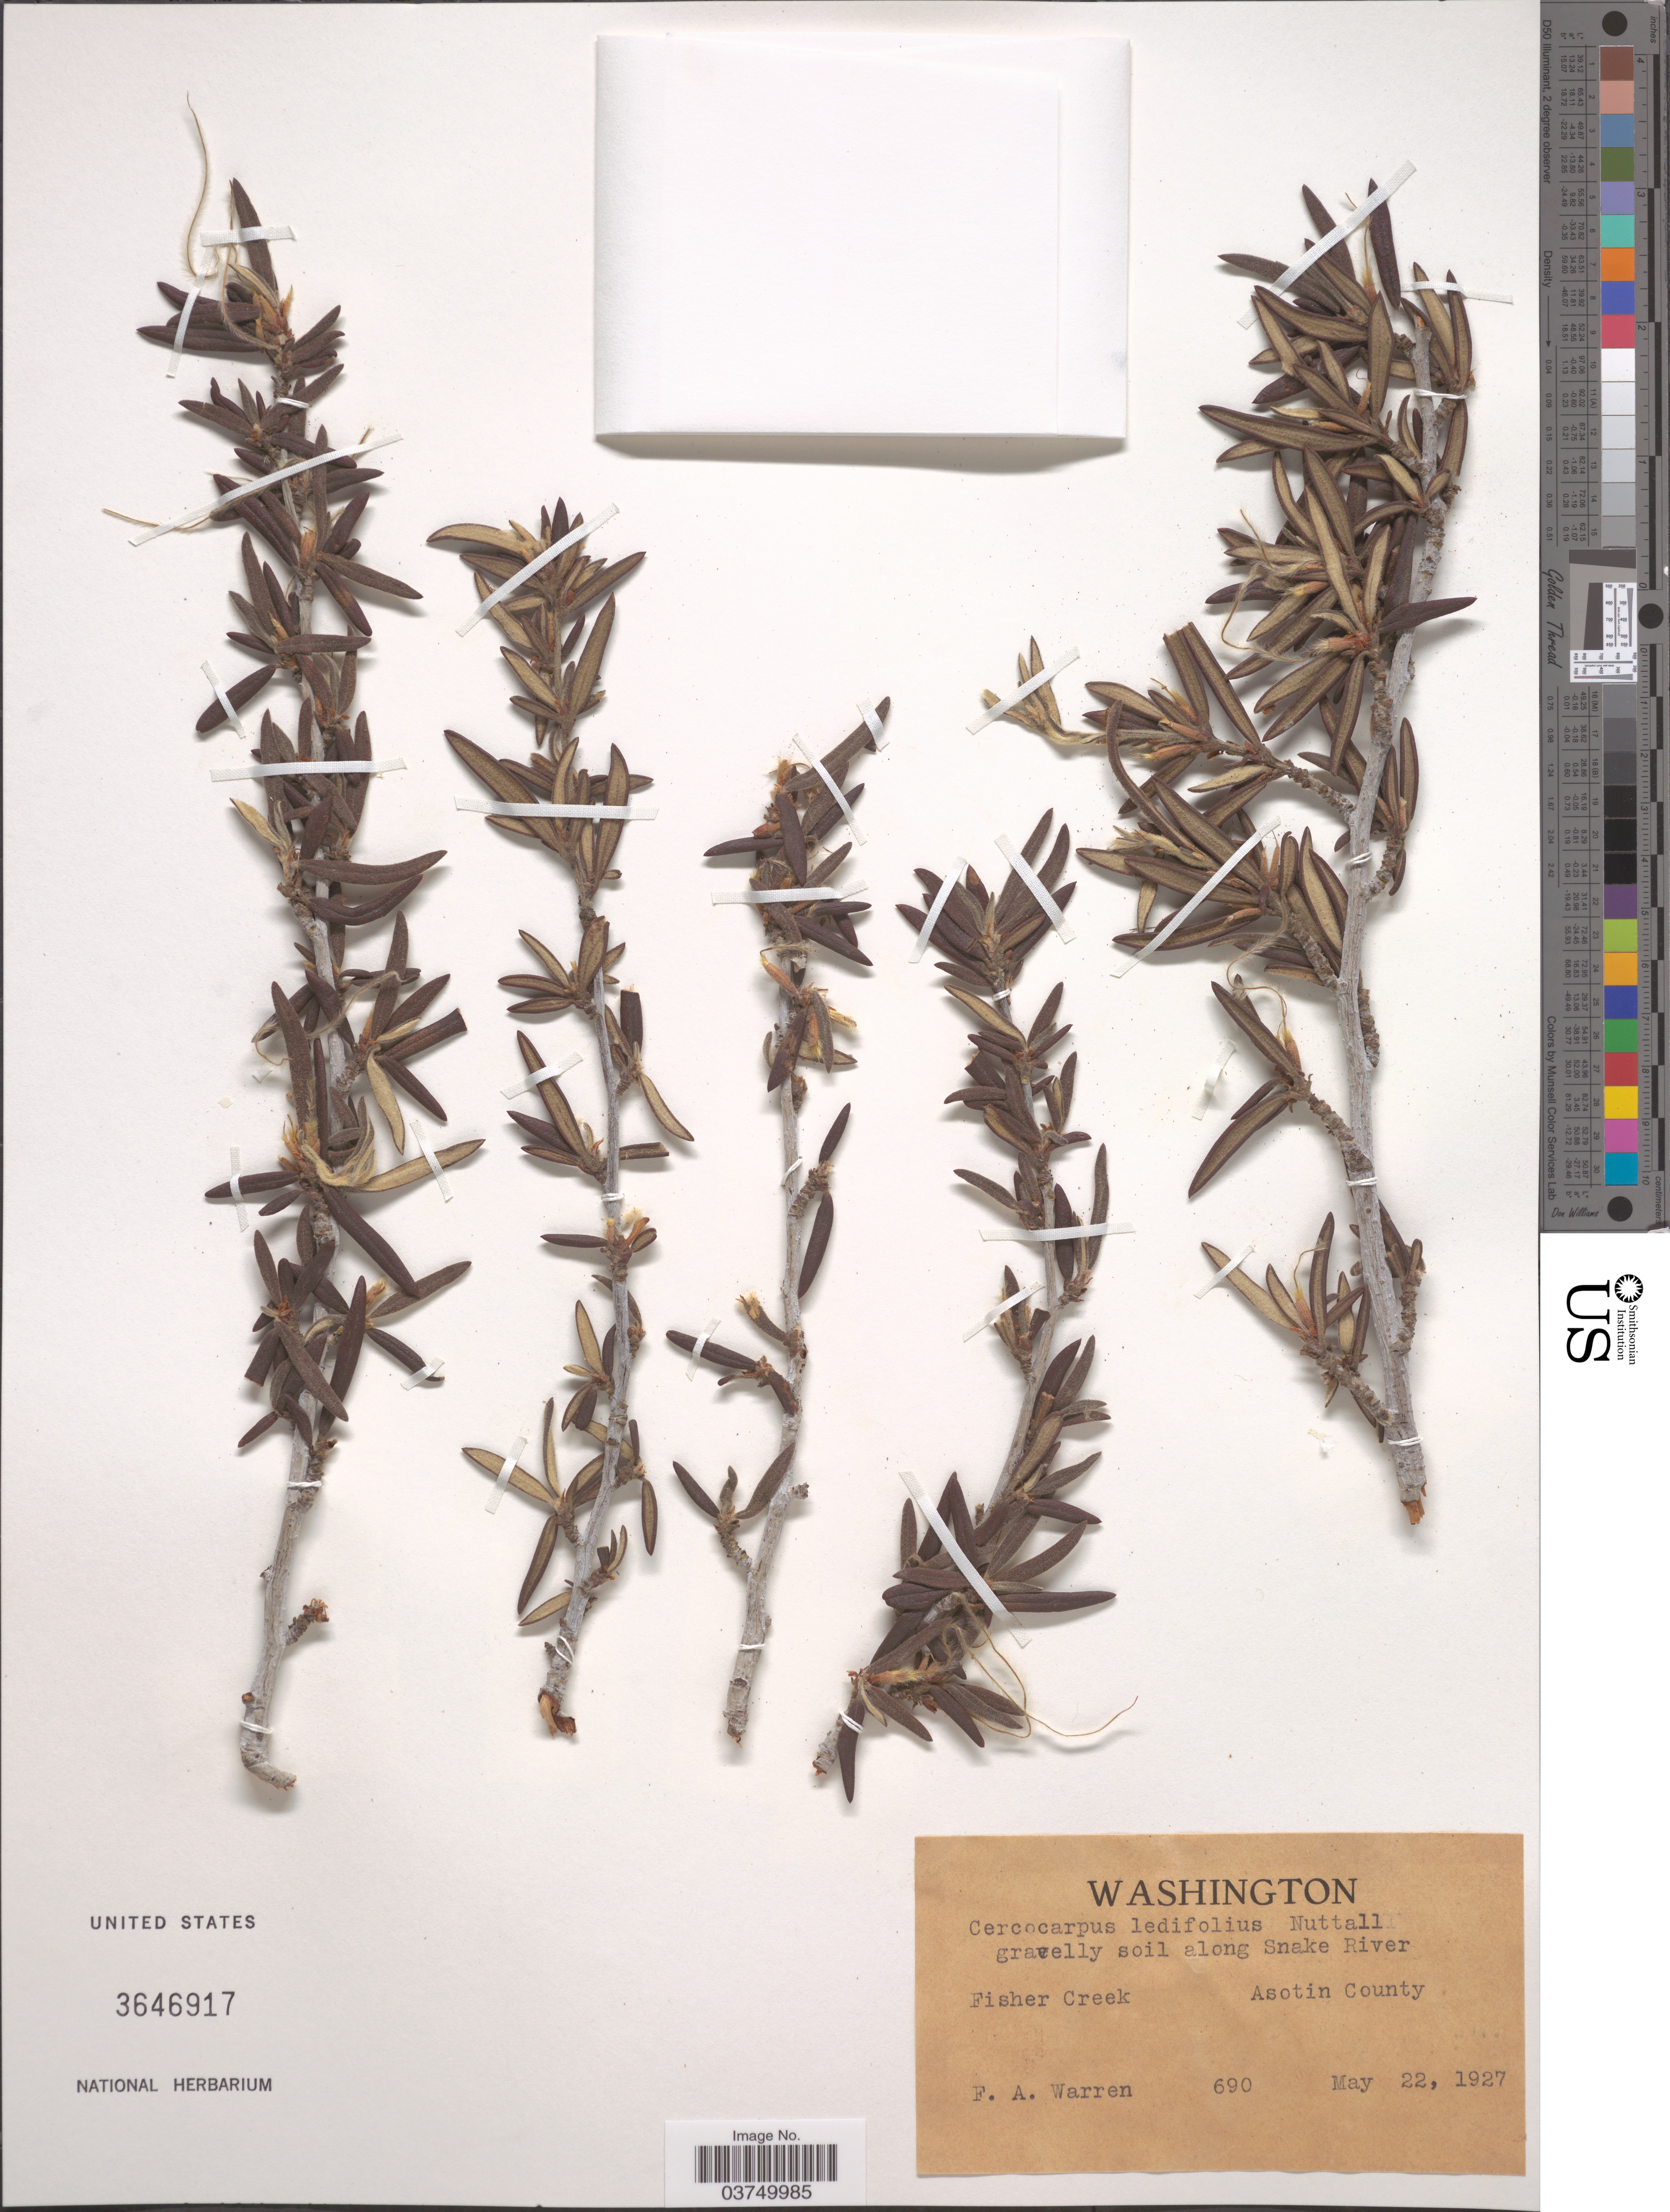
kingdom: Plantae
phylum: Tracheophyta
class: Magnoliopsida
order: Rosales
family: Rosaceae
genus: Cercocarpus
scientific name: Cercocarpus ledifolius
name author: Nutt.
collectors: F. Warren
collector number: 690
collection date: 1927-05-22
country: United States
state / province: Washington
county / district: Asotin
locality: Gravelly soil along Snake River. Fisher Creek. Asotin County.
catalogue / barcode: US 3646917